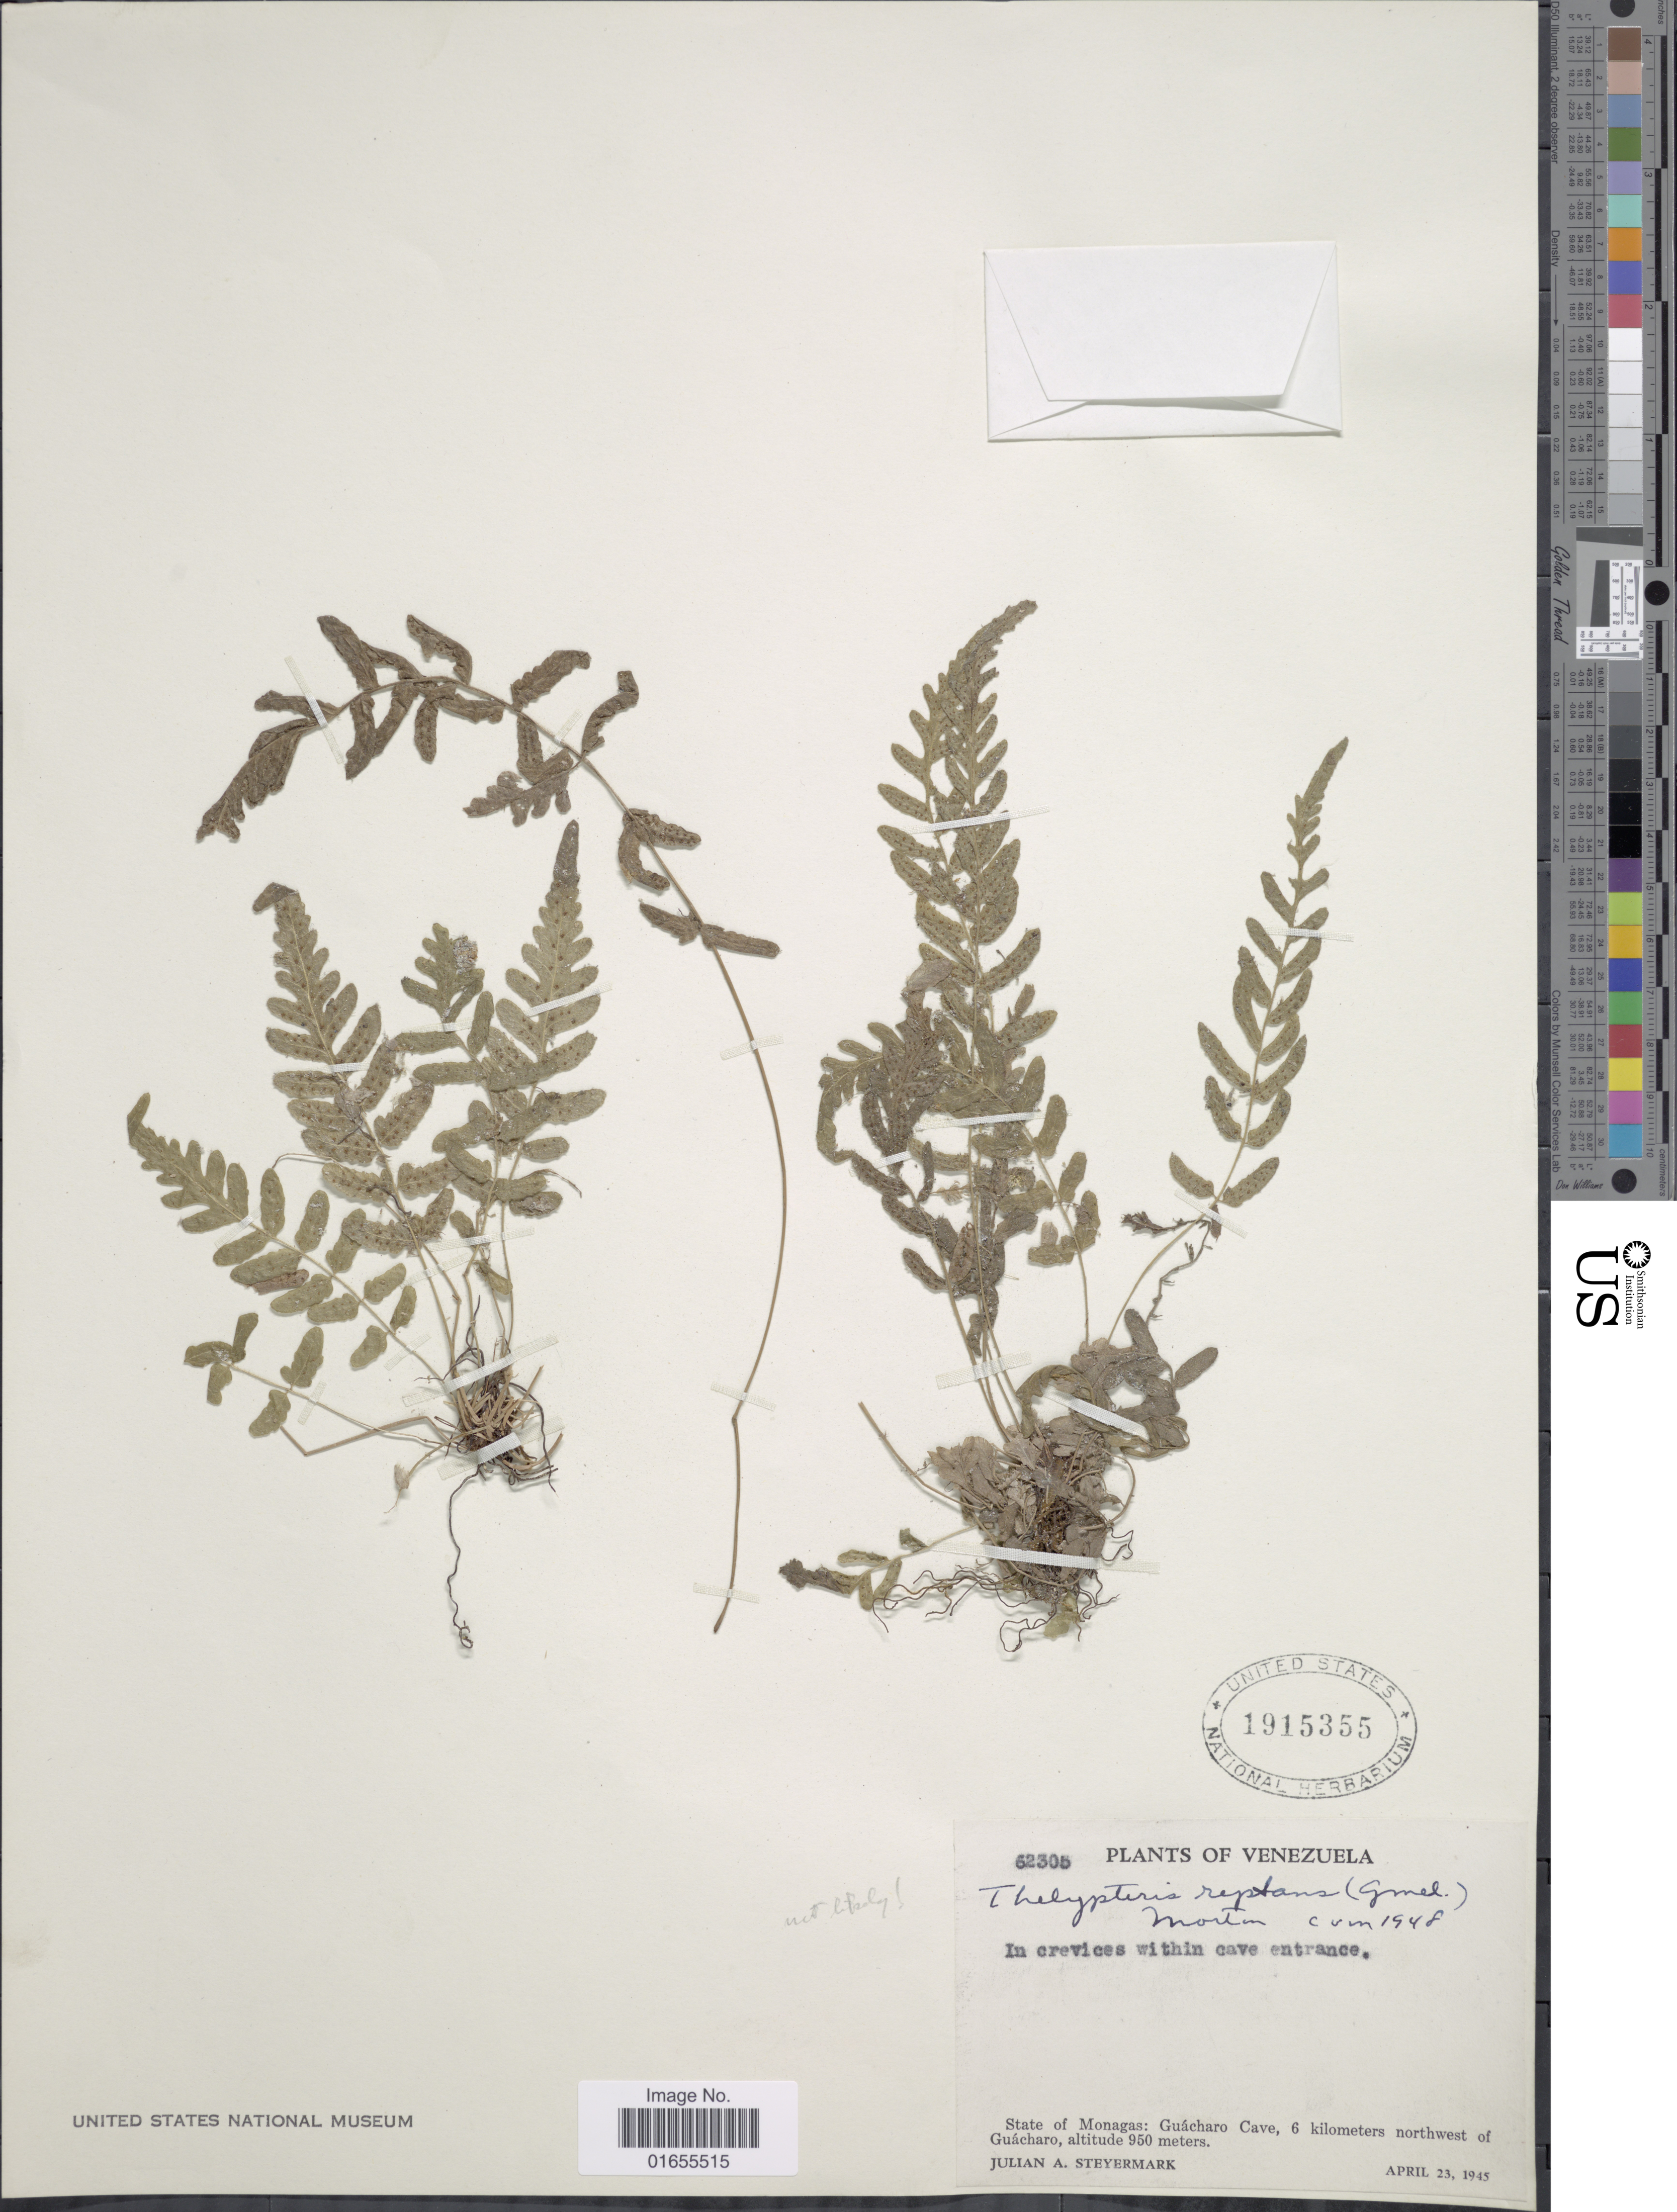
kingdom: Plantae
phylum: Tracheophyta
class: Polypodiopsida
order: Polypodiales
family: Thelypteridaceae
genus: Goniopteris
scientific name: Goniopteris reptans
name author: (J.F. Gmel.) C. Presl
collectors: J. Steyermark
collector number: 62305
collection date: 1945-04-23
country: Venezuela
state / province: Monagas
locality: Guacharo Cave, 6 kilometers northwest of Guacahro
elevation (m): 950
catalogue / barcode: US 1915355